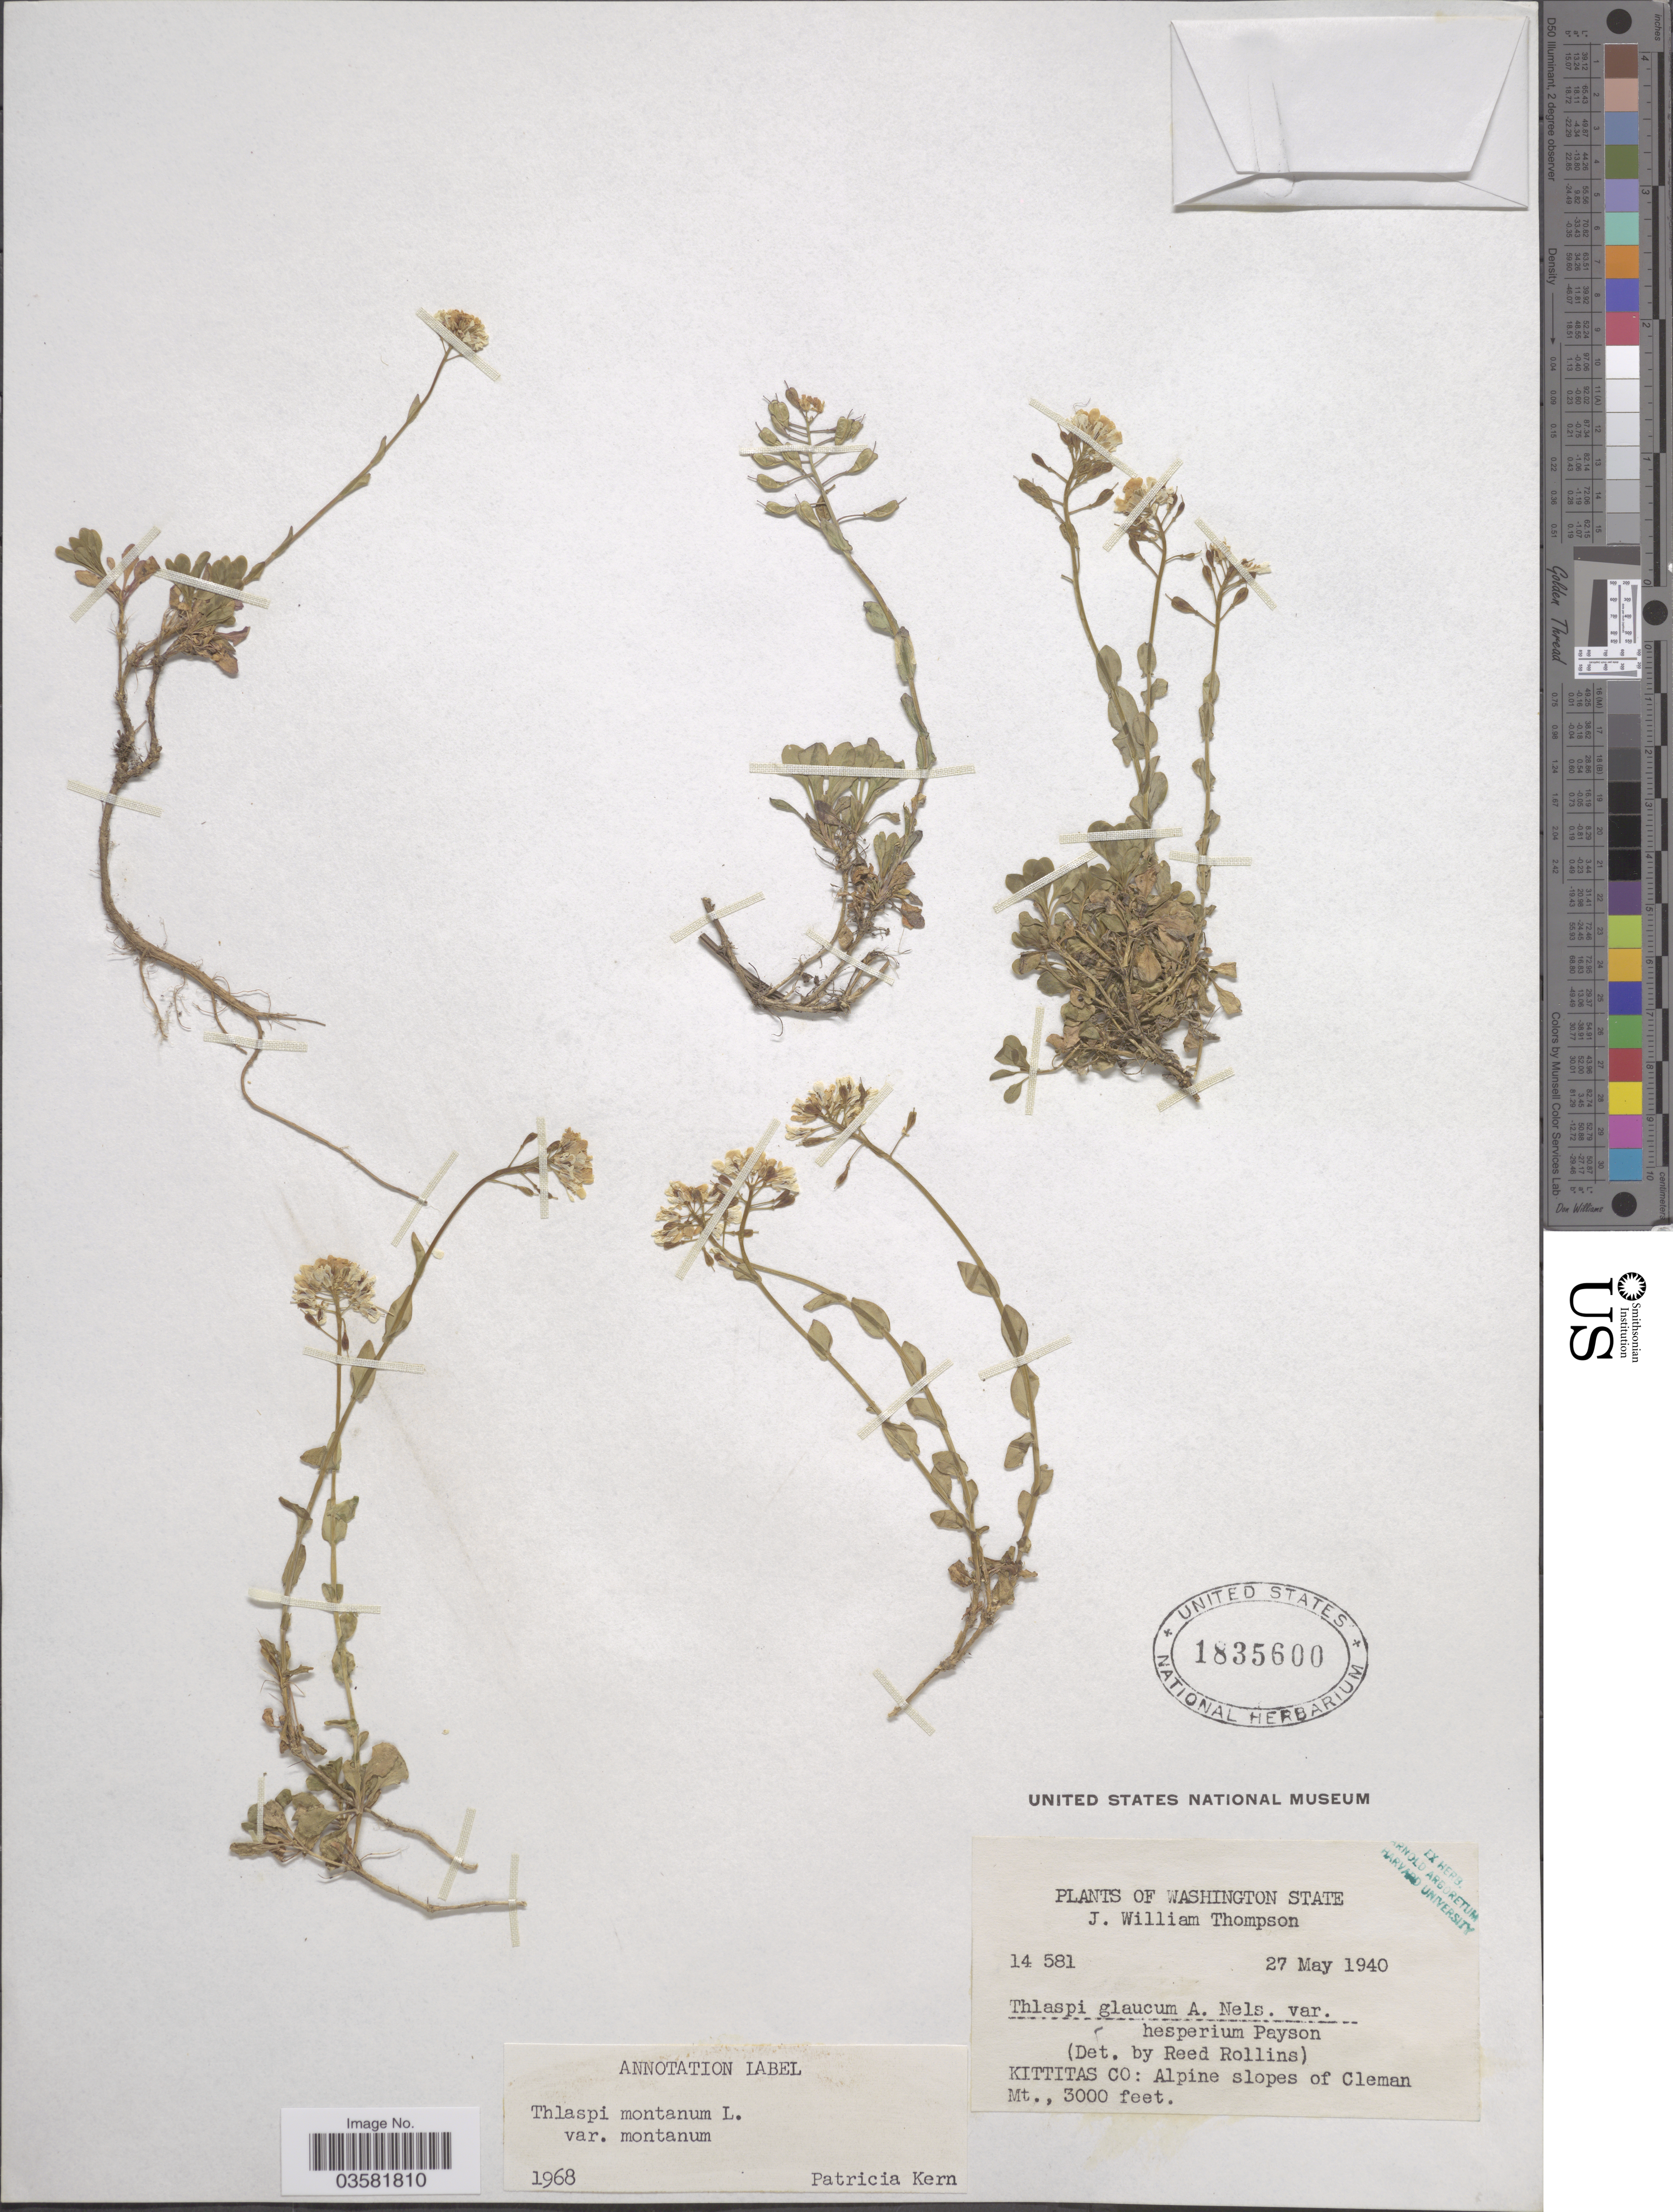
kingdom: Plantae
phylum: Tracheophyta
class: Magnoliopsida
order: Brassicales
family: Brassicaceae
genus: Thlaspi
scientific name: Thlaspi montanum var. montanum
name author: L.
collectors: J. W. Thompson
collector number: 14581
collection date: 1940-05-27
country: United States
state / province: Washington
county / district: Kittitas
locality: Kittitas Co: Alpine slopes of Cleman Mt.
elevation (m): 914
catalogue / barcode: US 1835600